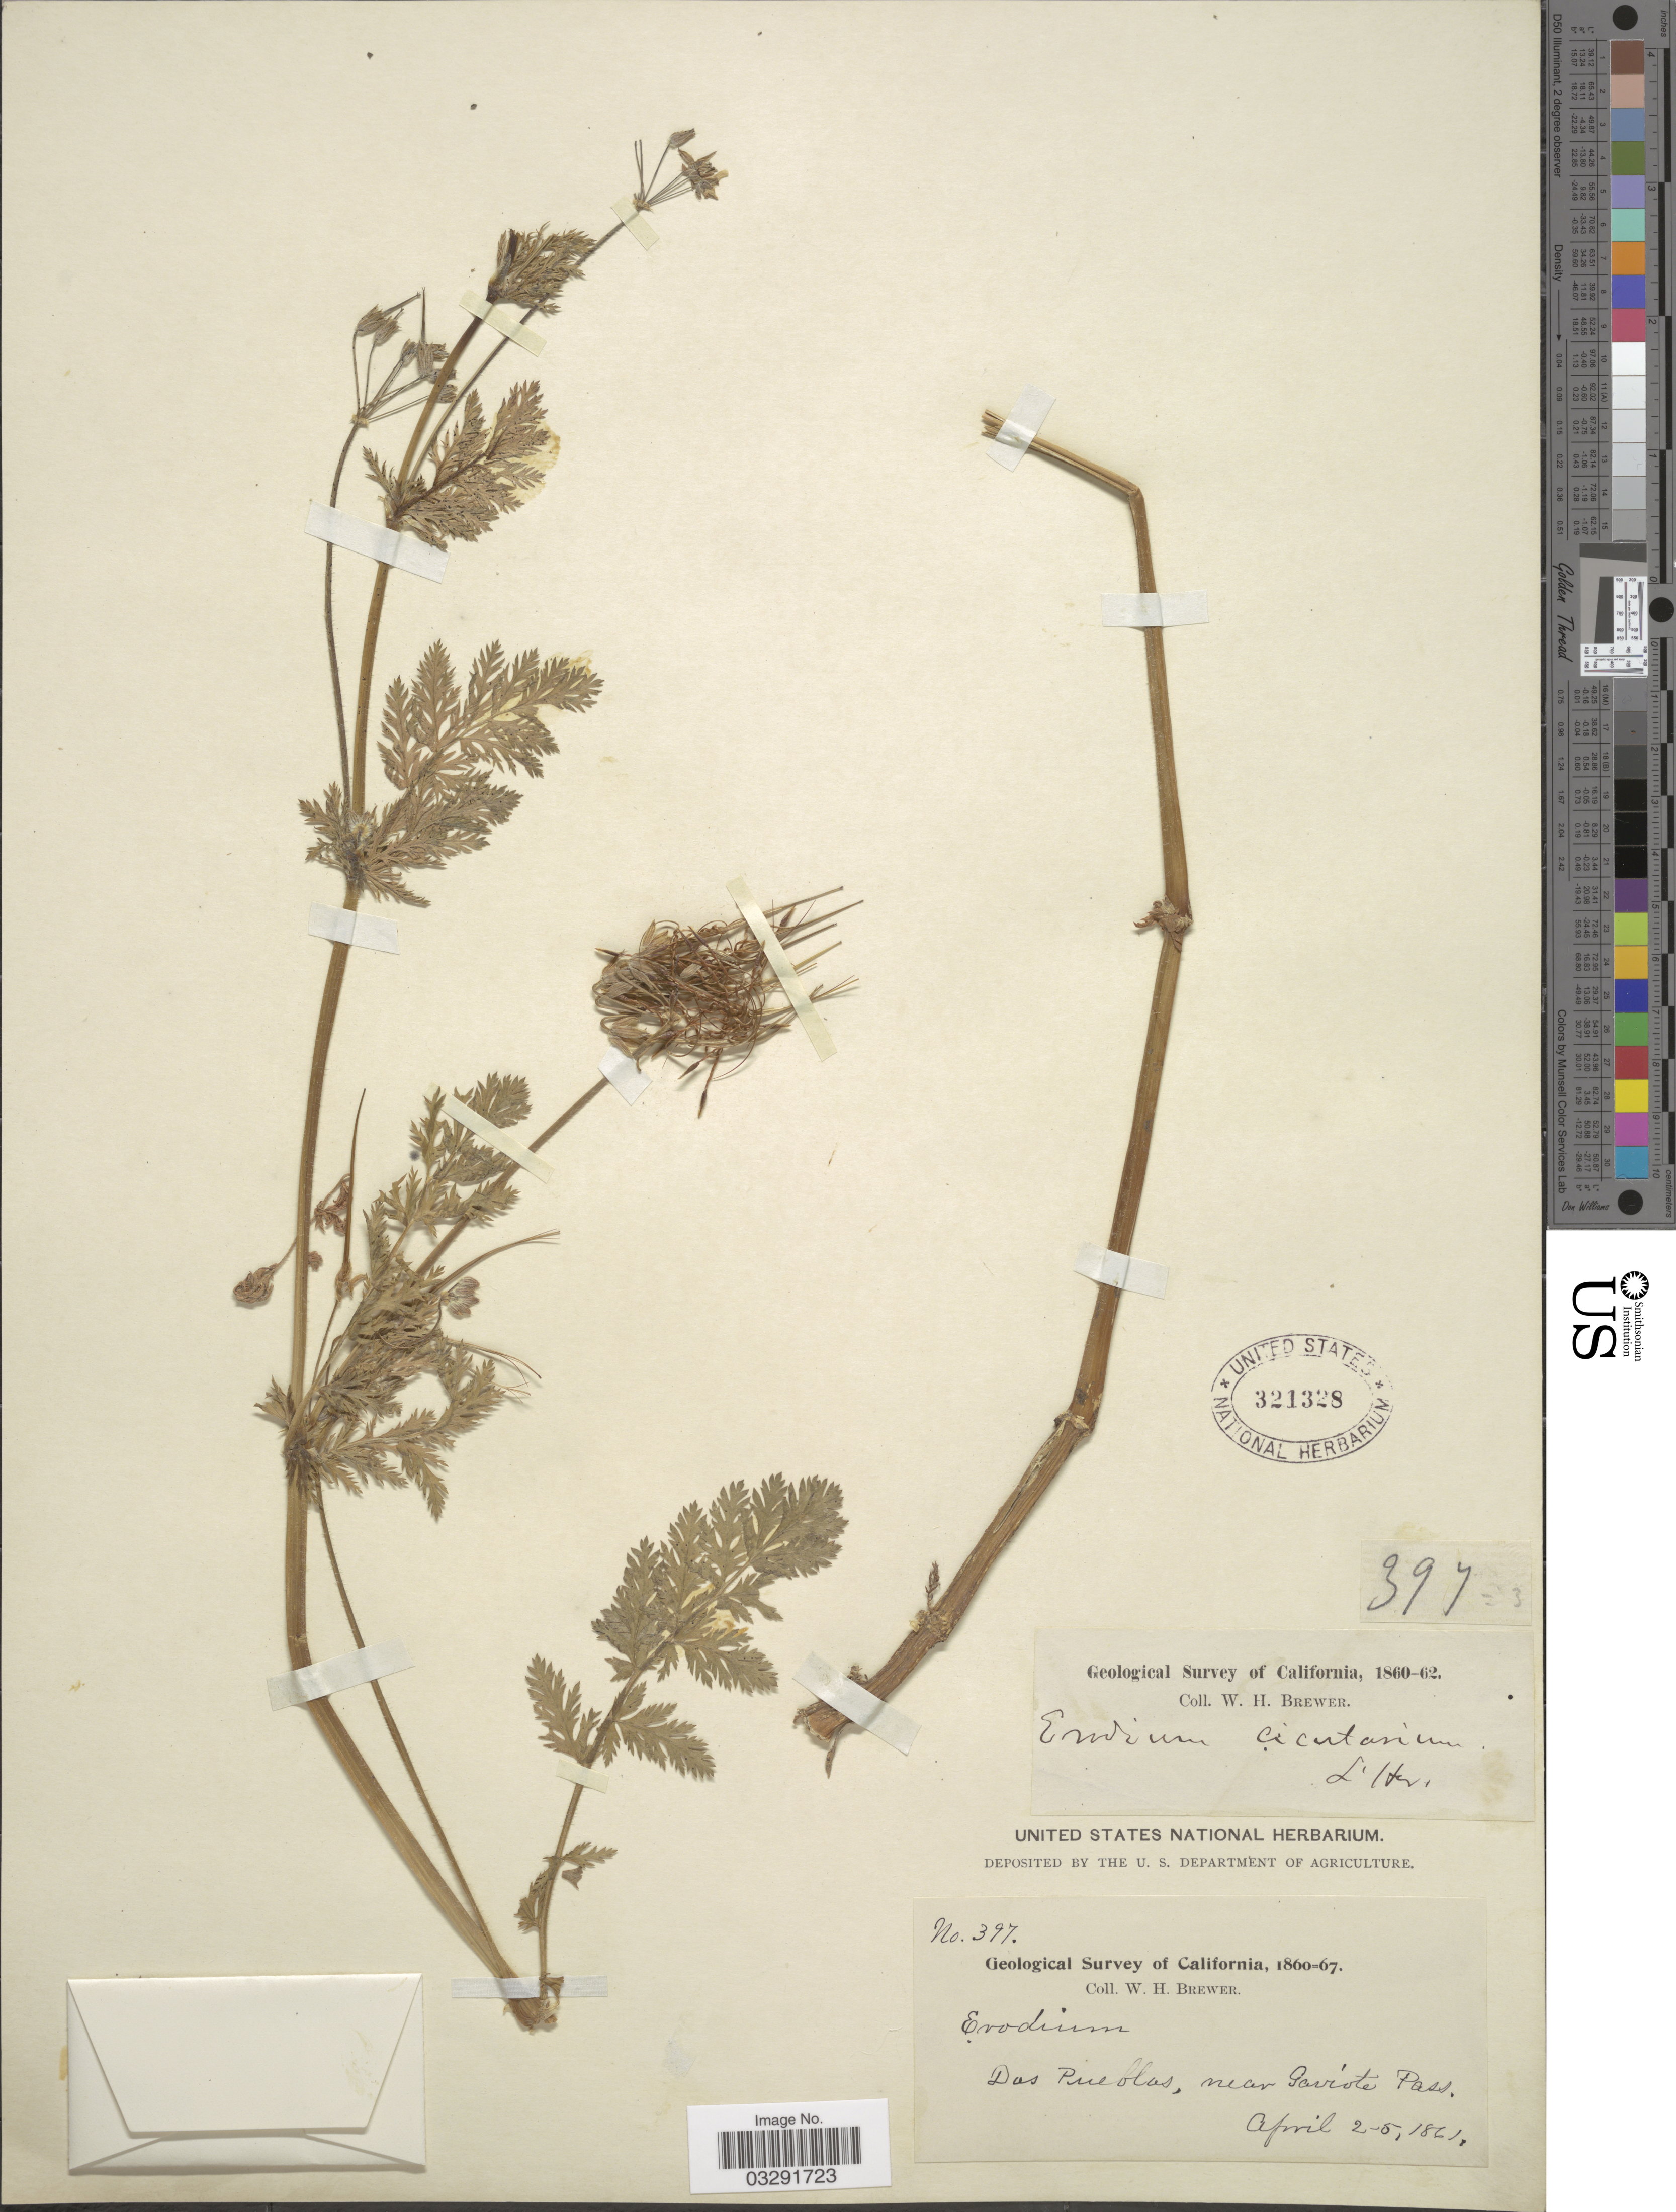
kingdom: Plantae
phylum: Tracheophyta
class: Magnoliopsida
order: Geraniales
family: Geraniaceae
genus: Erodium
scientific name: Erodium cicutarium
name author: (L.) L'Hér.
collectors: W. H. Brewer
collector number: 397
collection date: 1861-04-02/1861-04-05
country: United States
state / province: California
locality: Das Pueblas, near Gariote Pass.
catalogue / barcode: US 321328